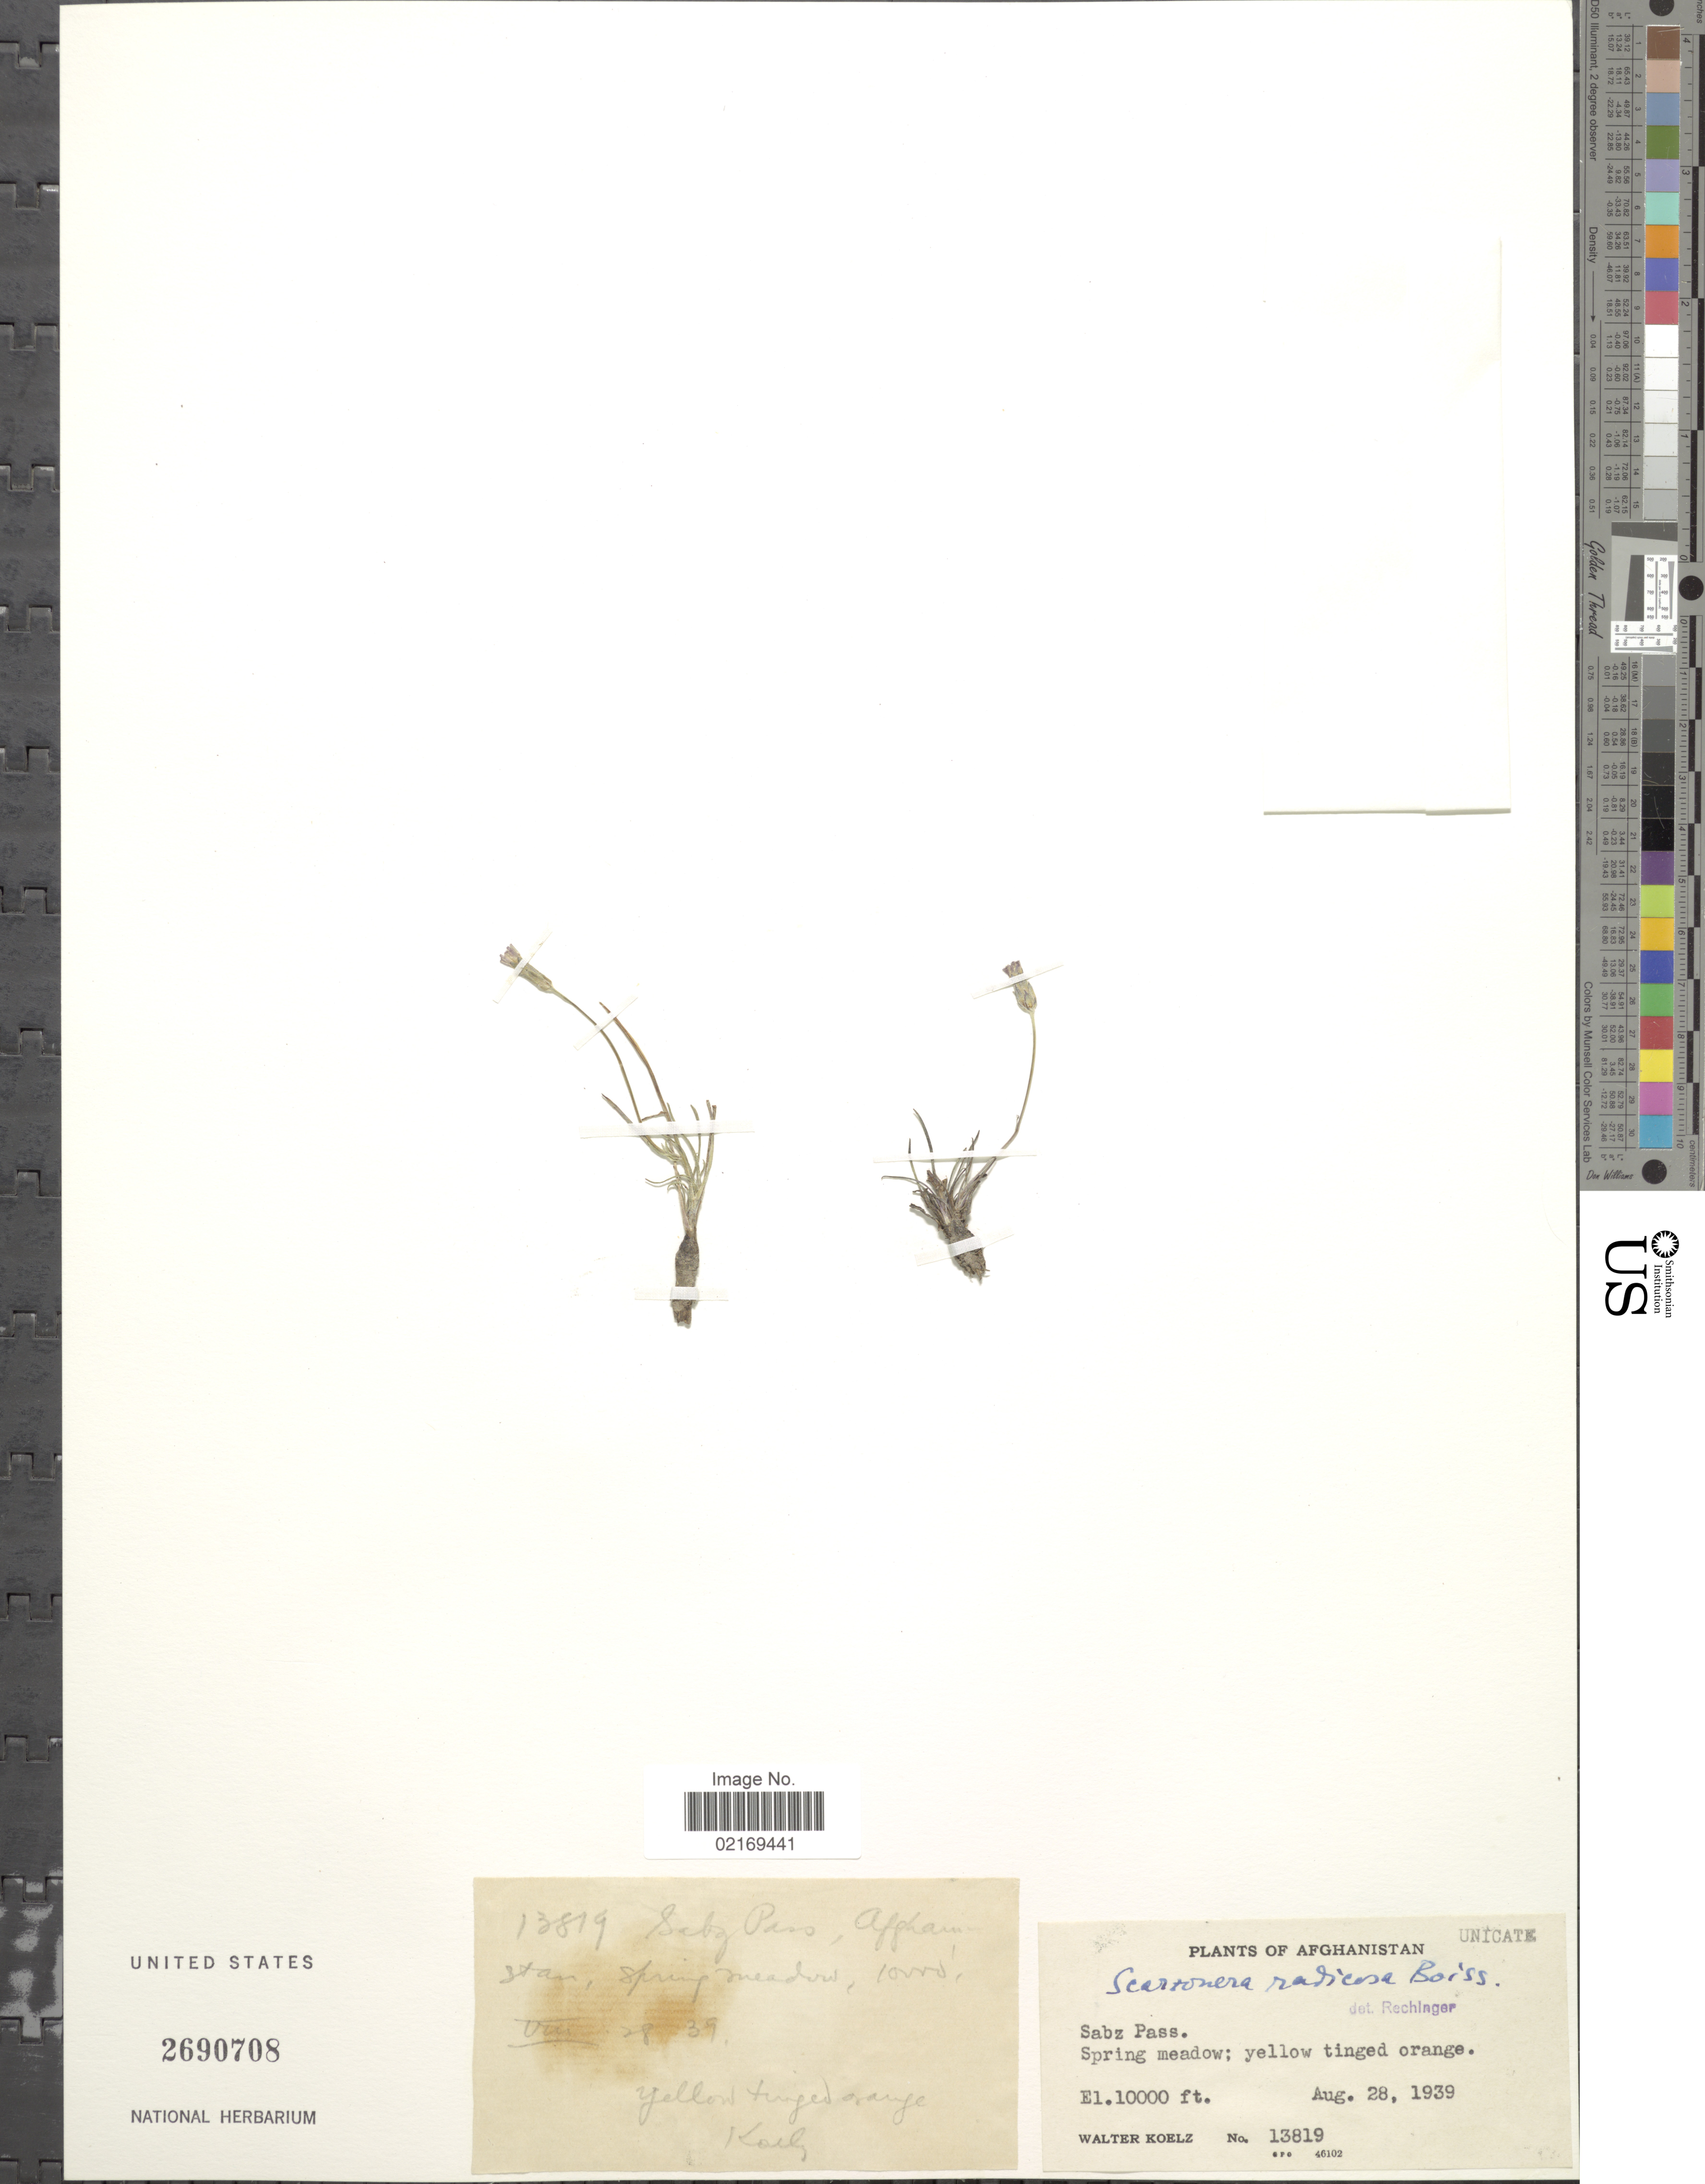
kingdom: Plantae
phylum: Tracheophyta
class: Magnoliopsida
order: Asterales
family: Asteraceae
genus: Podospermum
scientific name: Podospermum radicosum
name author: (Boiss.) Gemeinholzer & Greuter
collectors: W. N. Koelz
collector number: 13819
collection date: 1939-08-28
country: Afghanistan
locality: Sabz Pass, Spring Meadow.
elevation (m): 3048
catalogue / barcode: US 2690708